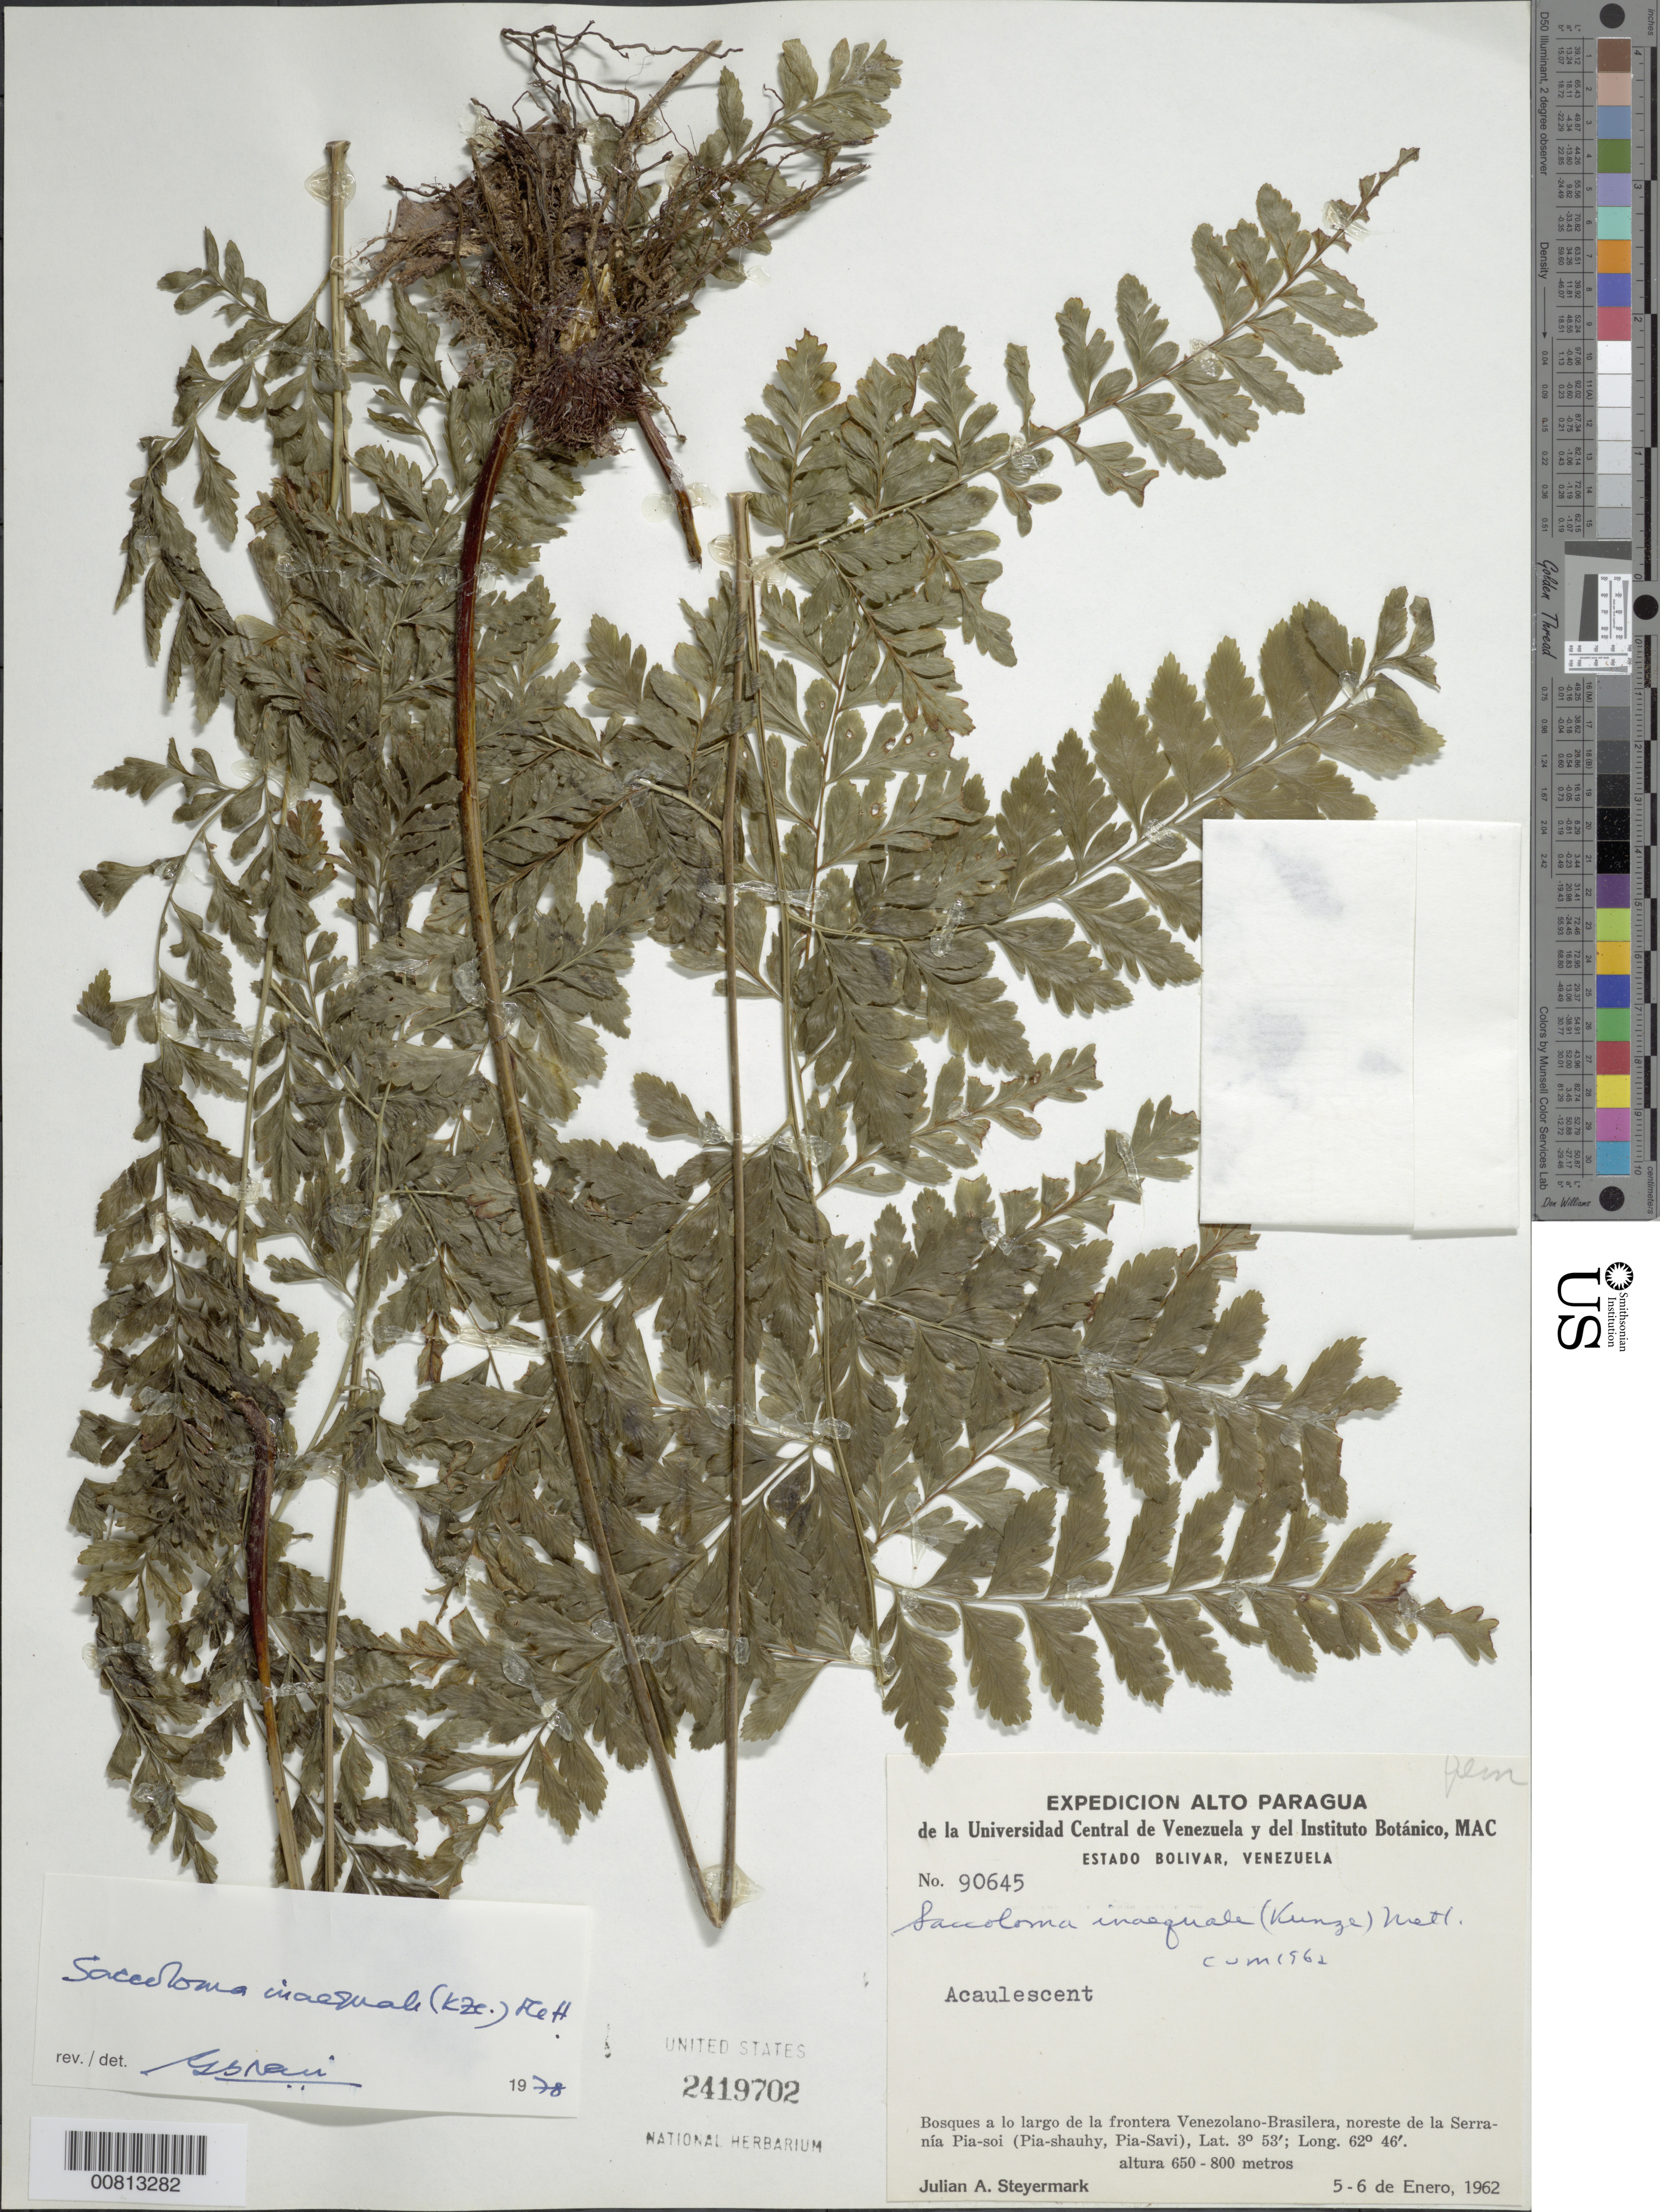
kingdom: Plantae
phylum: Tracheophyta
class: Polypodiopsida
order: Polypodiales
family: Saccolomataceae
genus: Saccoloma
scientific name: Saccoloma inaequale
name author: (Kunze) Mett.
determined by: Naii [?], G. B.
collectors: J. Steyermark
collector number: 90645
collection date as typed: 5-Jan-62 to 6-Jan-62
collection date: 1962-01-05/1962-01-06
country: Venezuela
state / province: Bolívar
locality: Serranía Pia-soi, NE of; on Venezuela-Brazil border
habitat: Forest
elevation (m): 650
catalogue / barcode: US 2419702